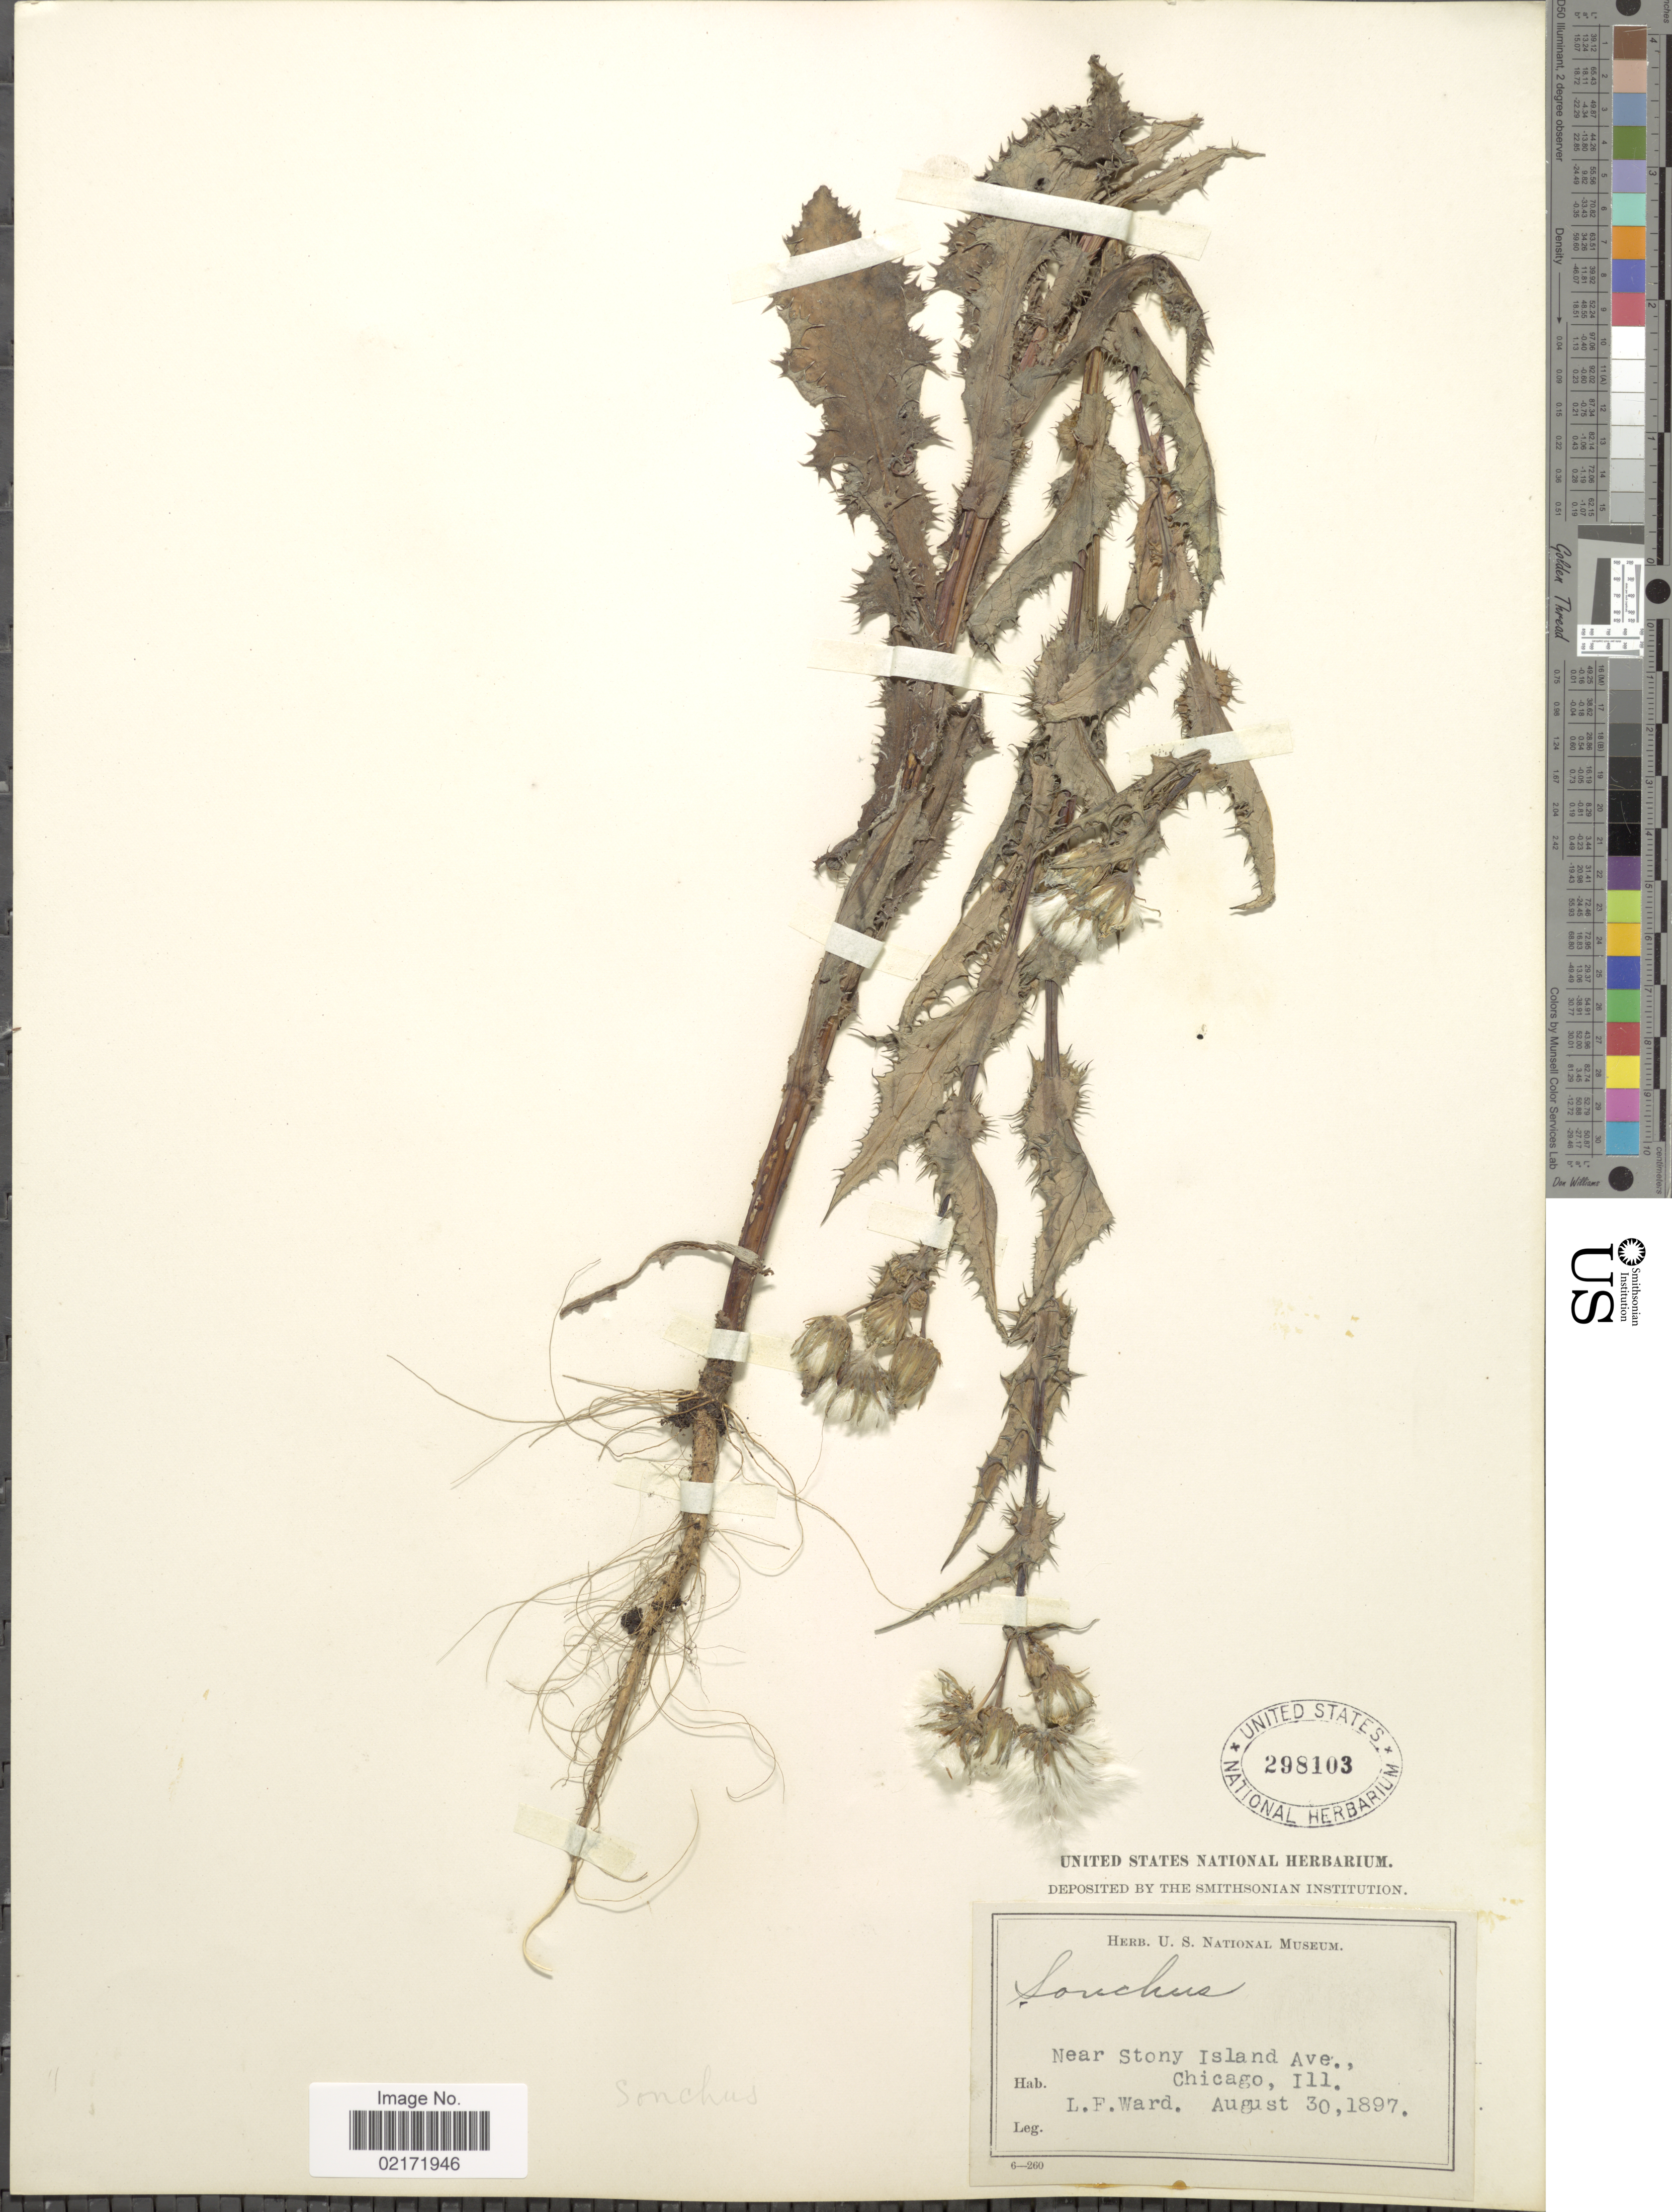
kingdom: Plantae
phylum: Tracheophyta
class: Magnoliopsida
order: Asterales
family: Asteraceae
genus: Sonchus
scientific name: Sonchus asper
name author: (L.) Hill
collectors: L. Ward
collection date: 1897-08-30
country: United States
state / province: Illinois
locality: Near Stony Island Ave., Chicago.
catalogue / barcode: US 298103